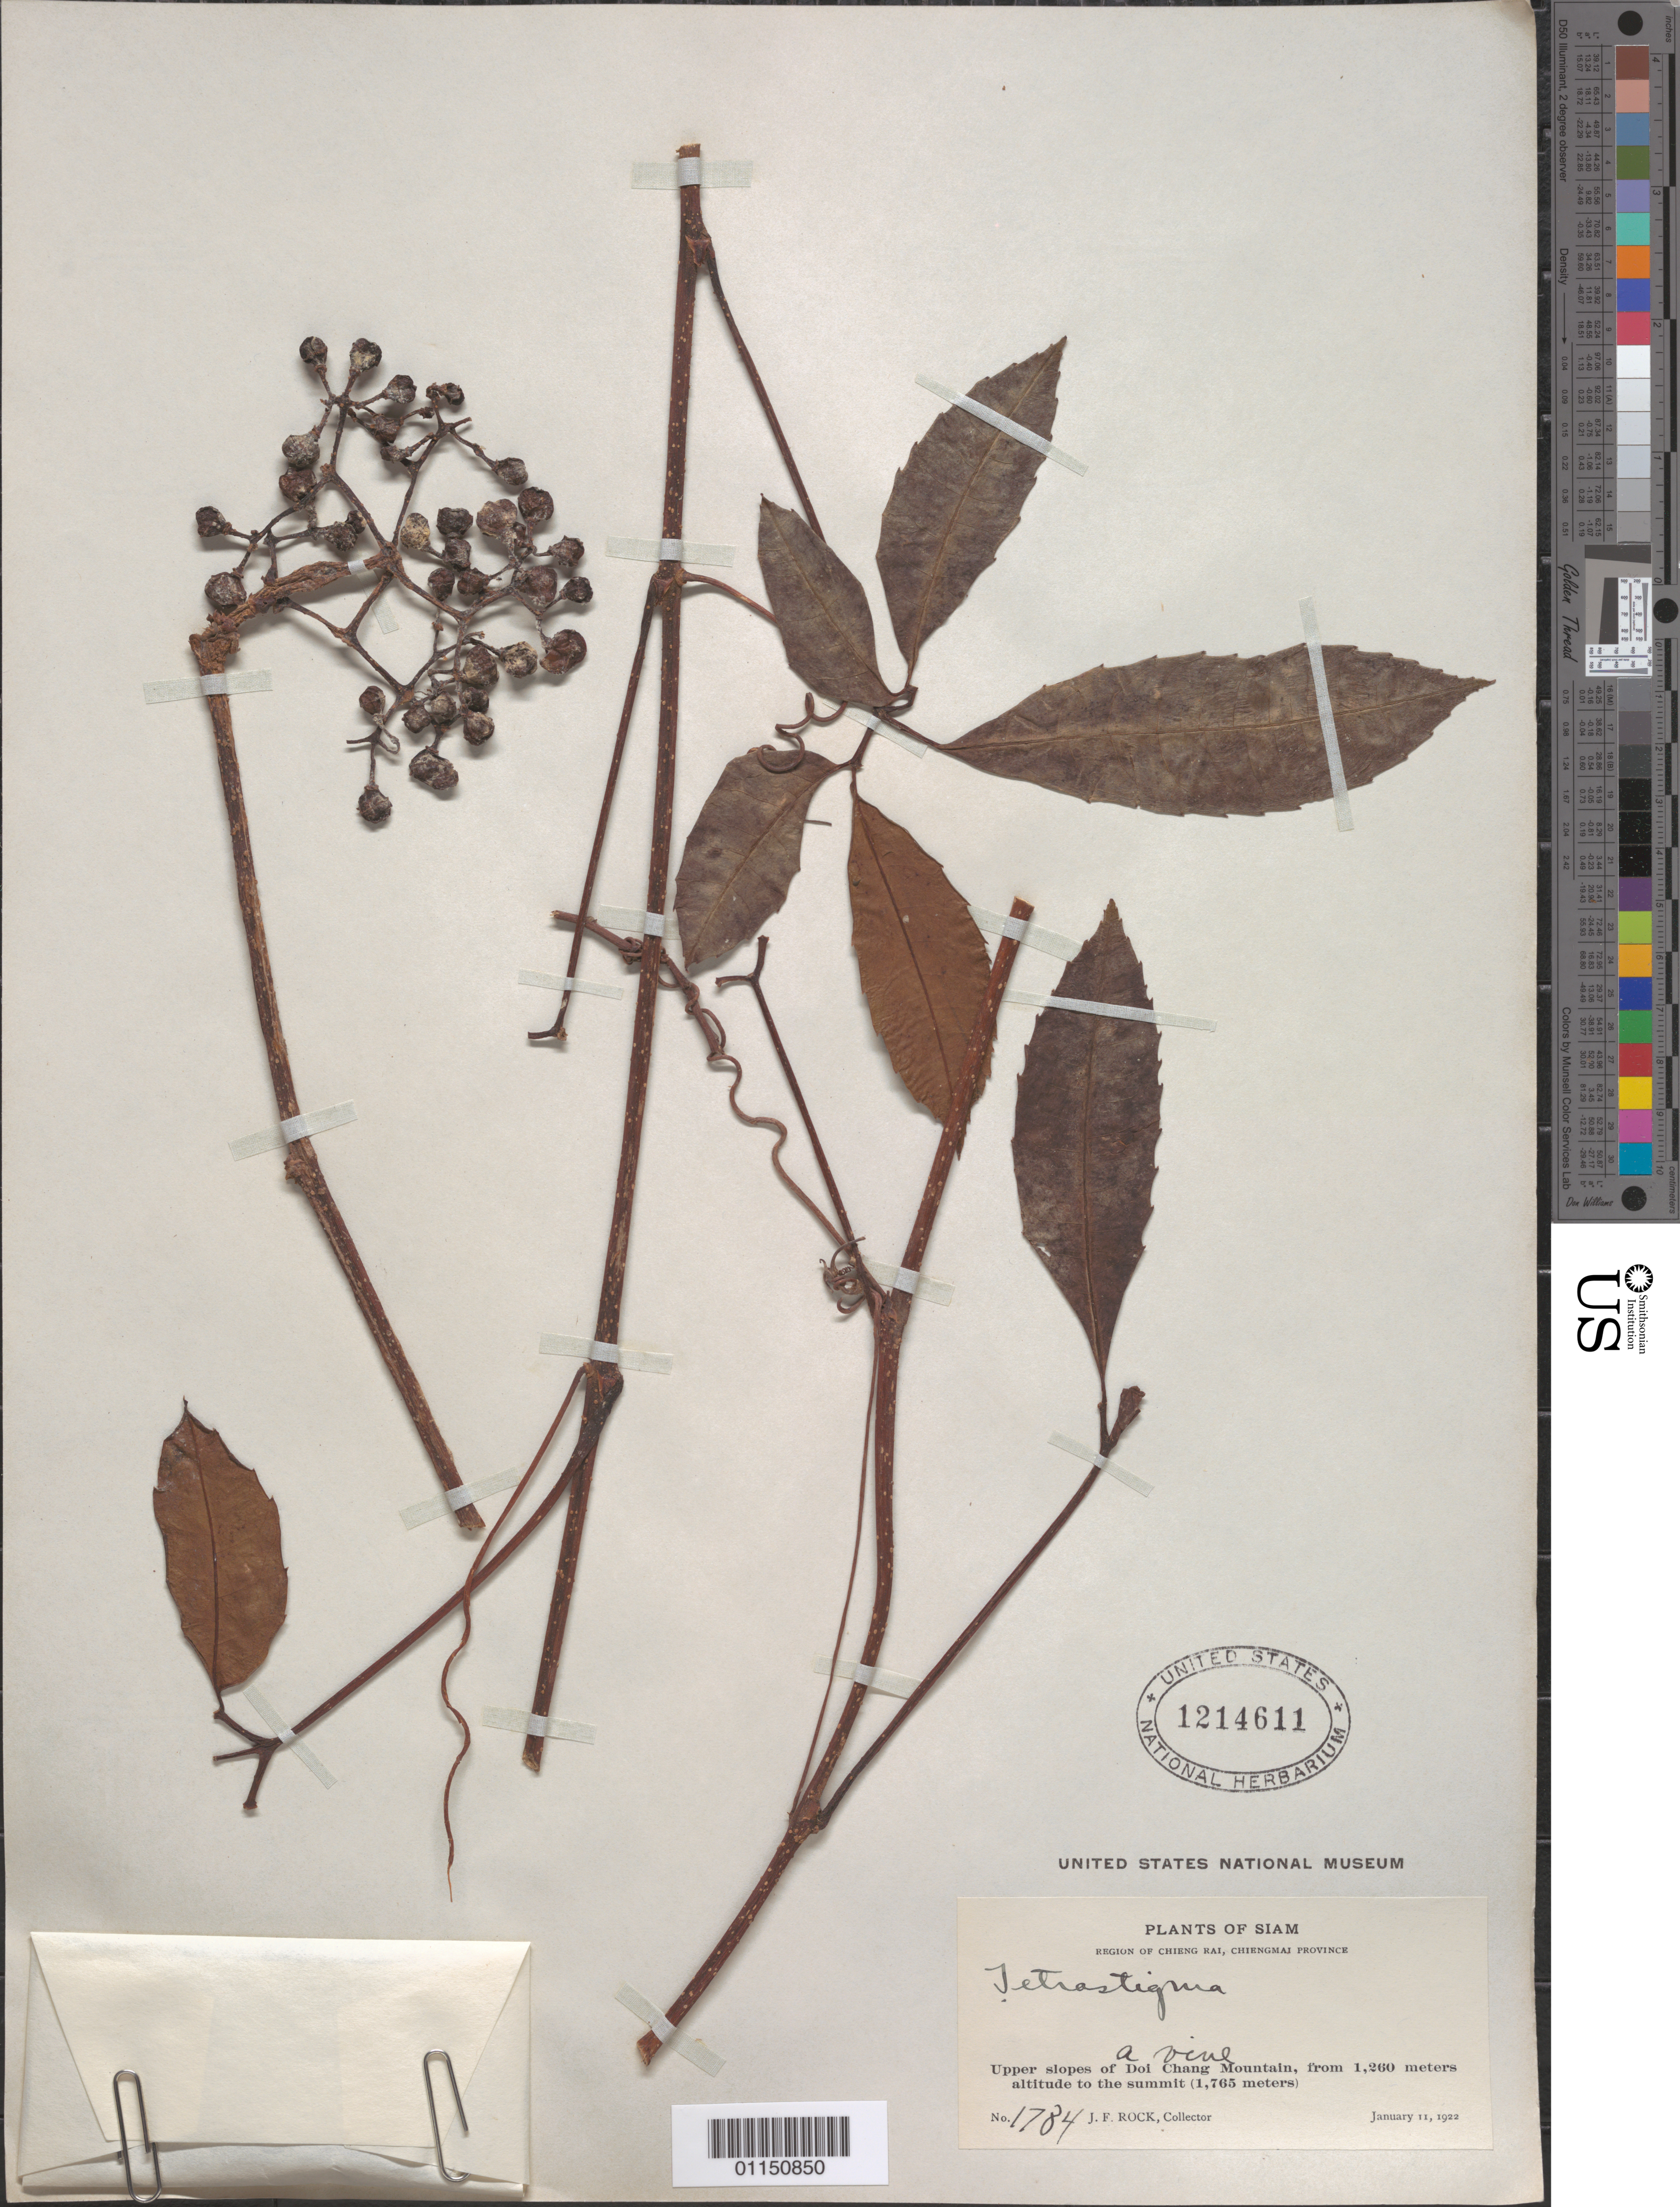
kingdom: Plantae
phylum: Tracheophyta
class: Magnoliopsida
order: Vitales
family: Vitaceae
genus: Tetrastigma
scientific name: Tetrastigma sp.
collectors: J. F. Rock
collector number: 1784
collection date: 1922-01-11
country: Thailand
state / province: Chiang Mai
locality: Region Chieng Rai. Upper slopes of Doi Chang Mt.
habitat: Vine.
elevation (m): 1260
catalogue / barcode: US 1214611